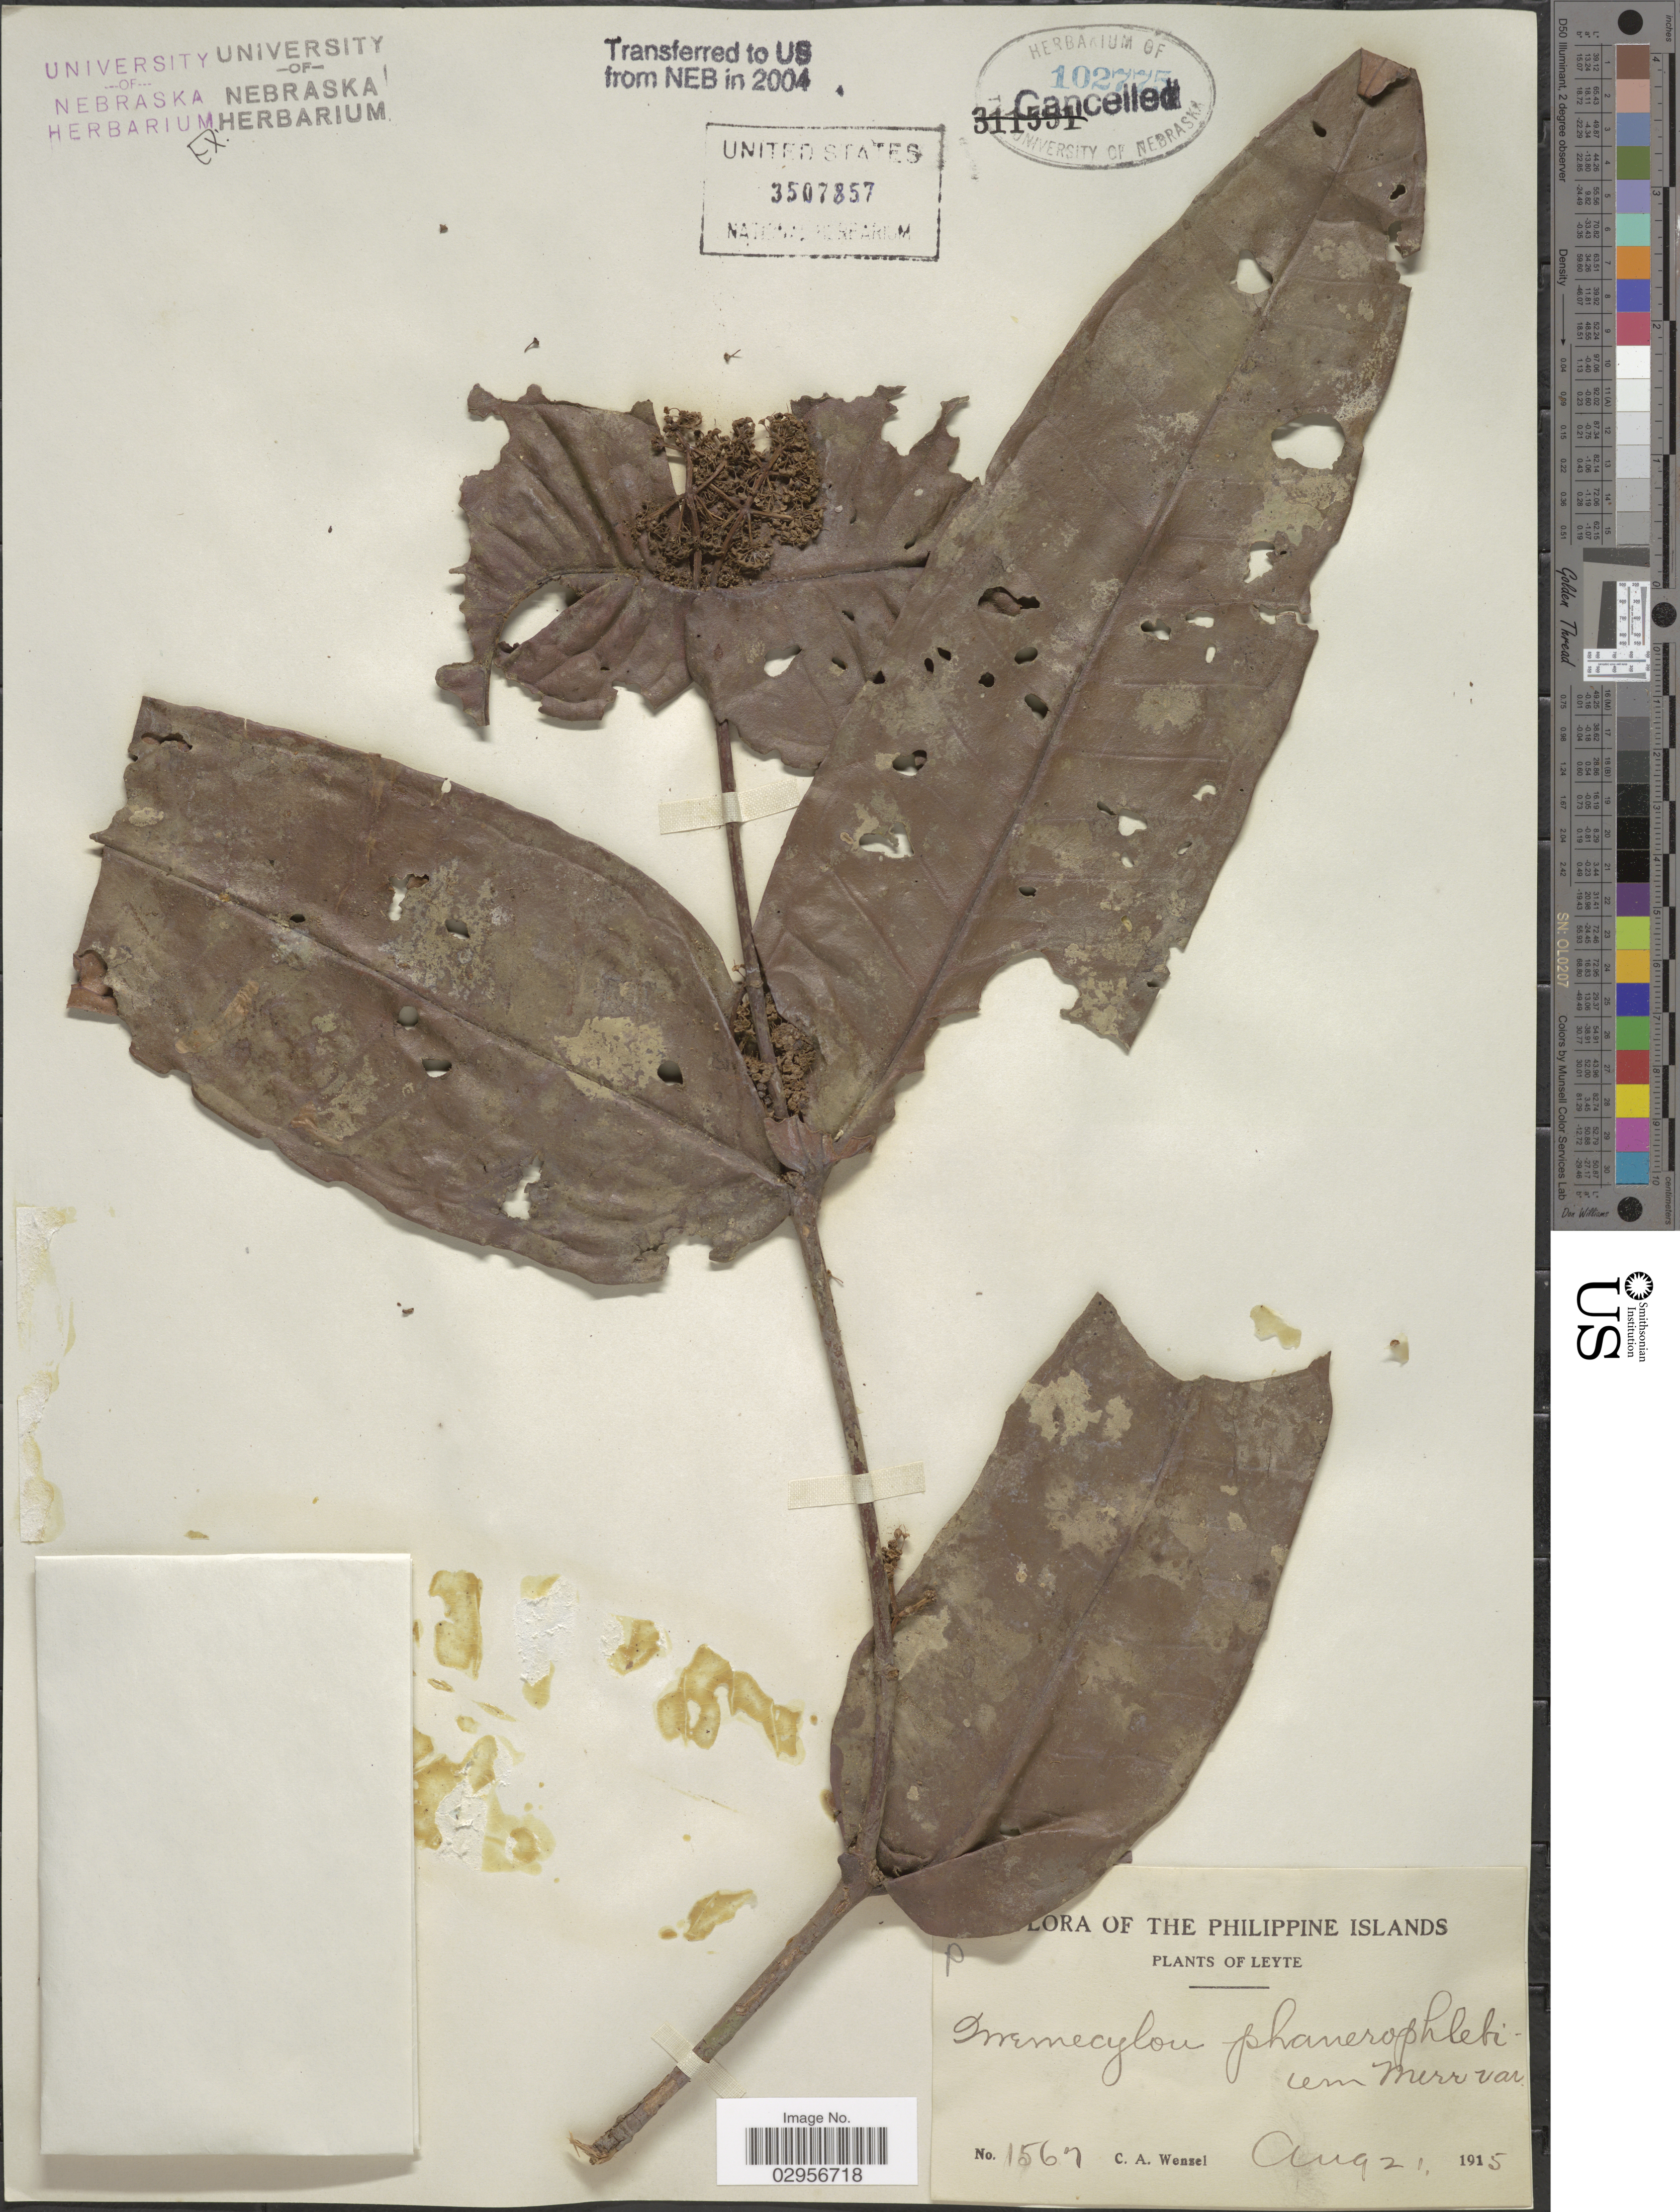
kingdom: Plantae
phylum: Tracheophyta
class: Magnoliopsida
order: Myrtales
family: Melastomataceae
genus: Memecylon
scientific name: Memecylon phanerophlebium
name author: Merr.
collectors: C. Wenzel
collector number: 1567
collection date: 1915-08-21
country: Philippines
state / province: Eastern Visayas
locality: Leyte.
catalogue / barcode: US 3507857